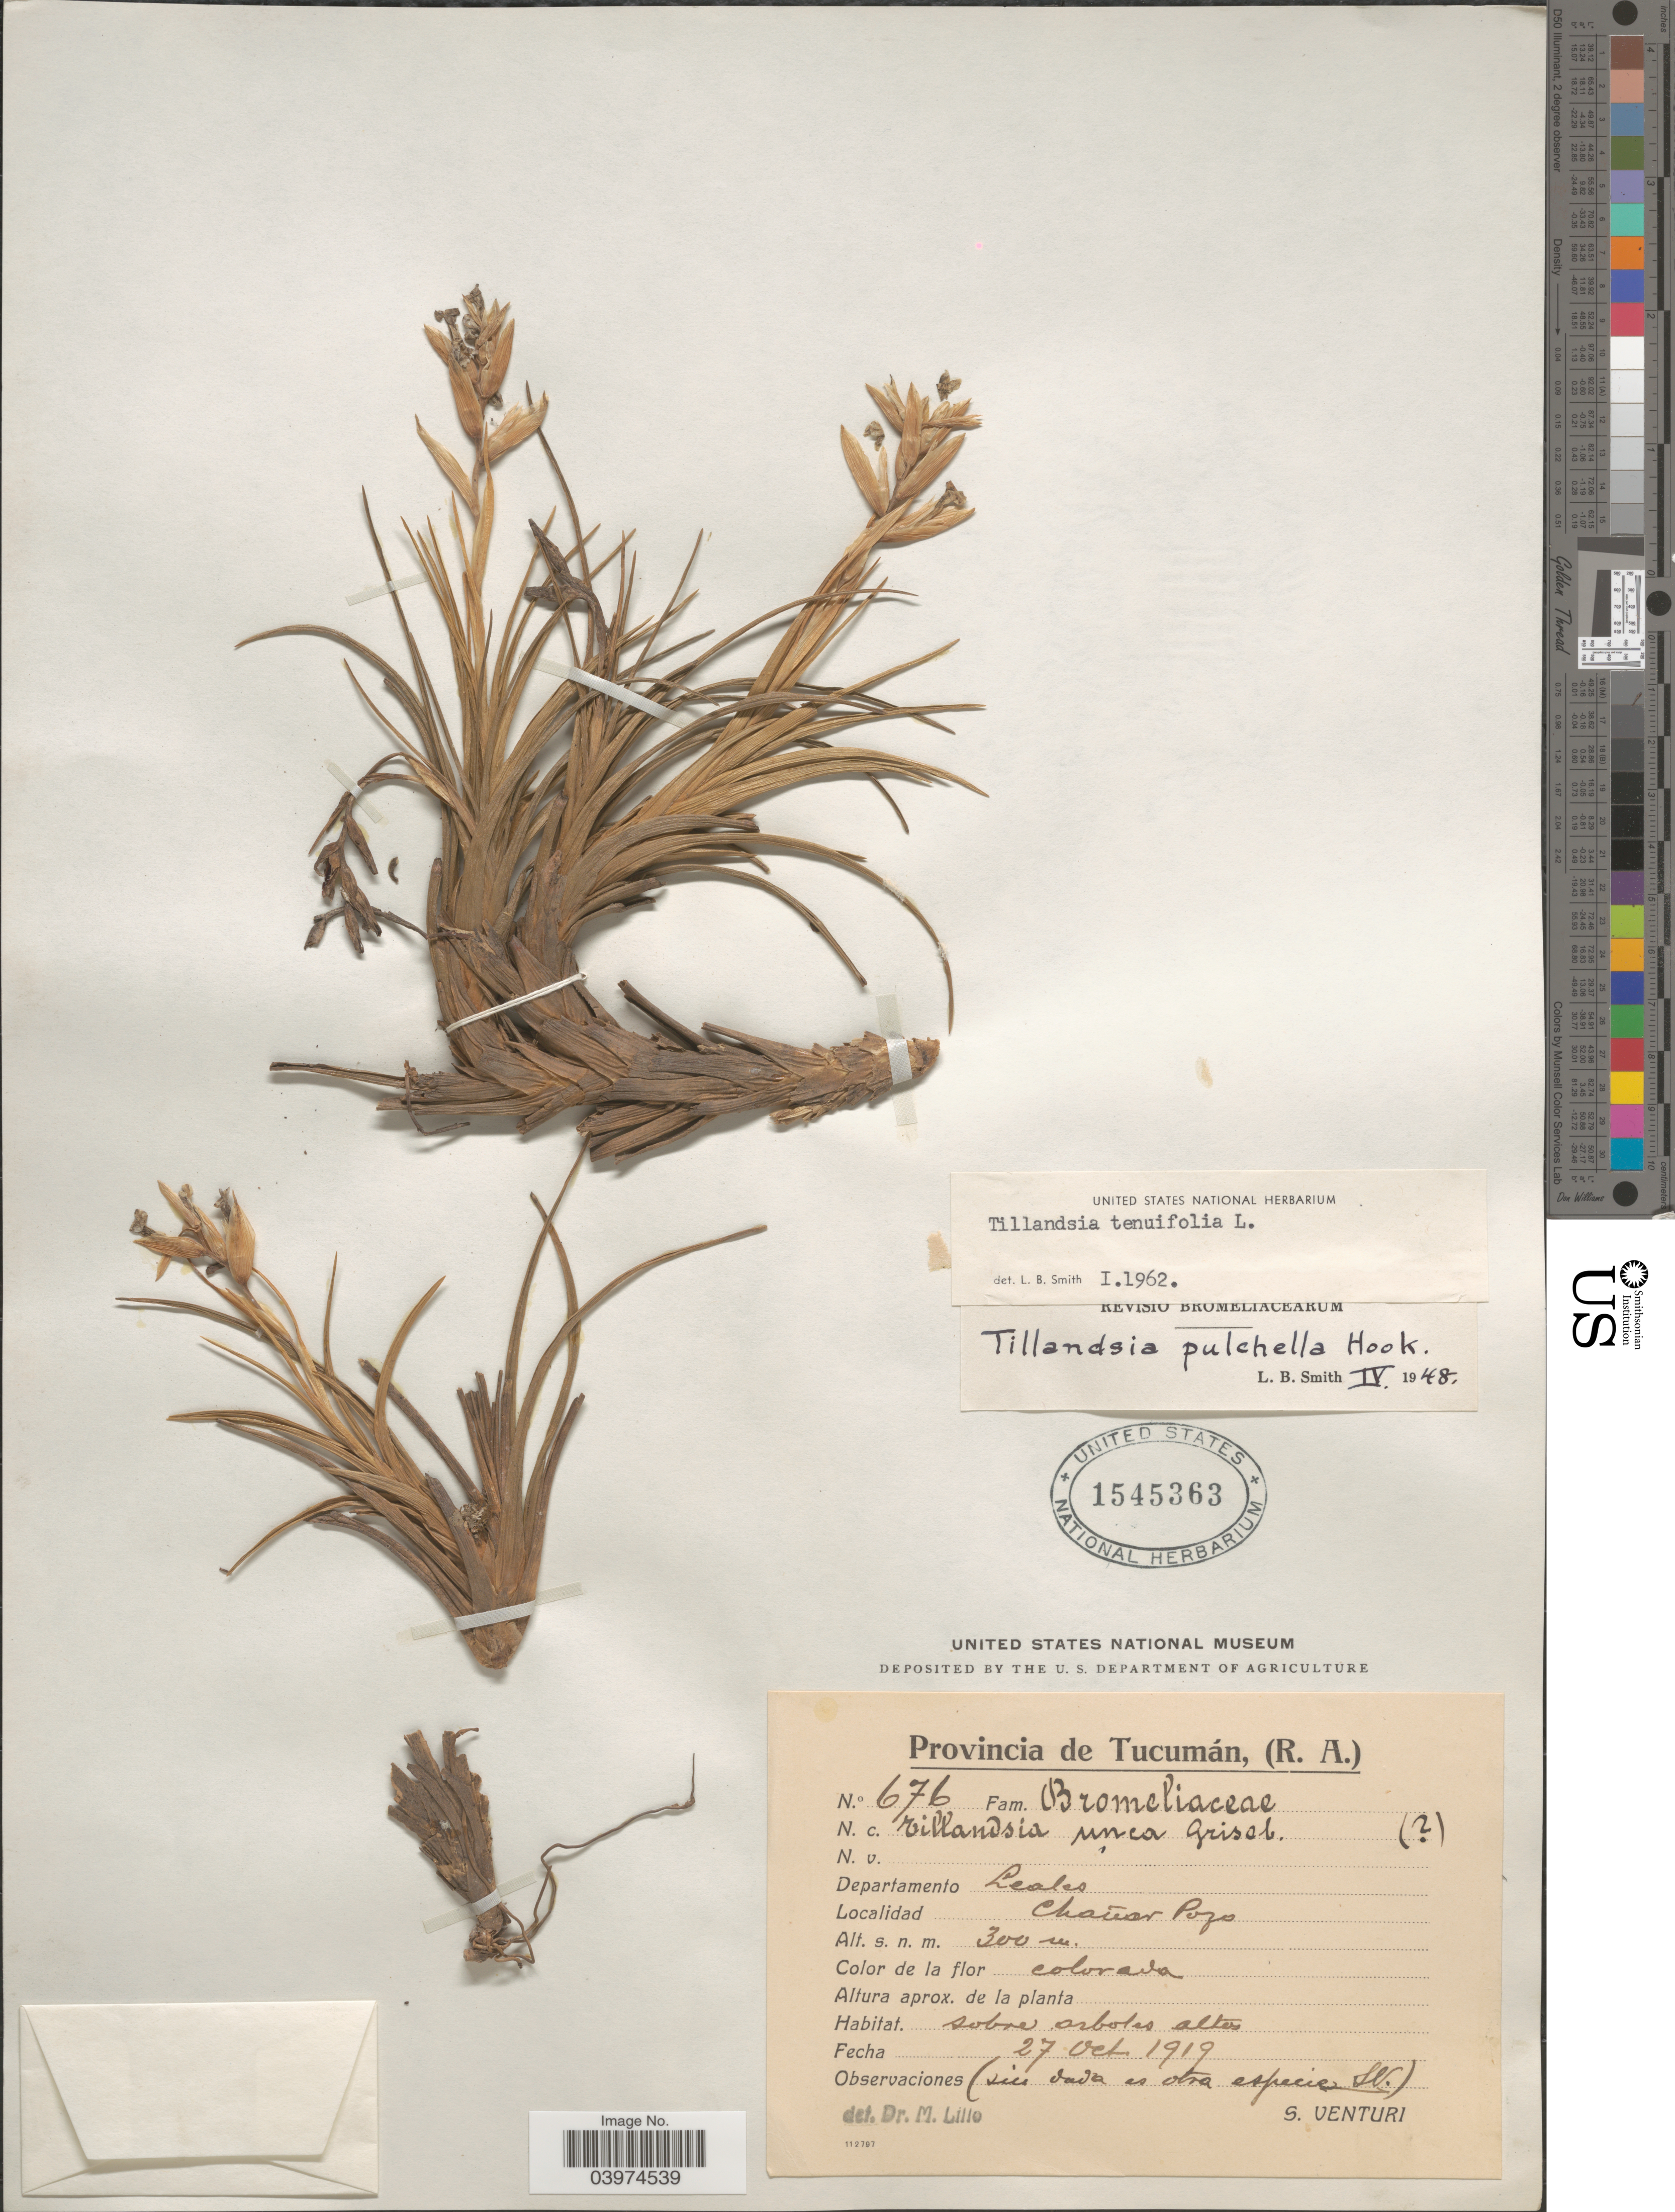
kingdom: Plantae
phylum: Tracheophyta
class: Liliopsida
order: Poales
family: Bromeliaceae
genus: Tillandsia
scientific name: Tillandsia tenuifolia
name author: L.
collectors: S. Venturi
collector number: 676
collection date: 1919-10-27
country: Argentina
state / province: Tucuman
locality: (R.A.). Departamento Leales. Chañar Pozo.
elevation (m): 300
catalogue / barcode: US 1545363